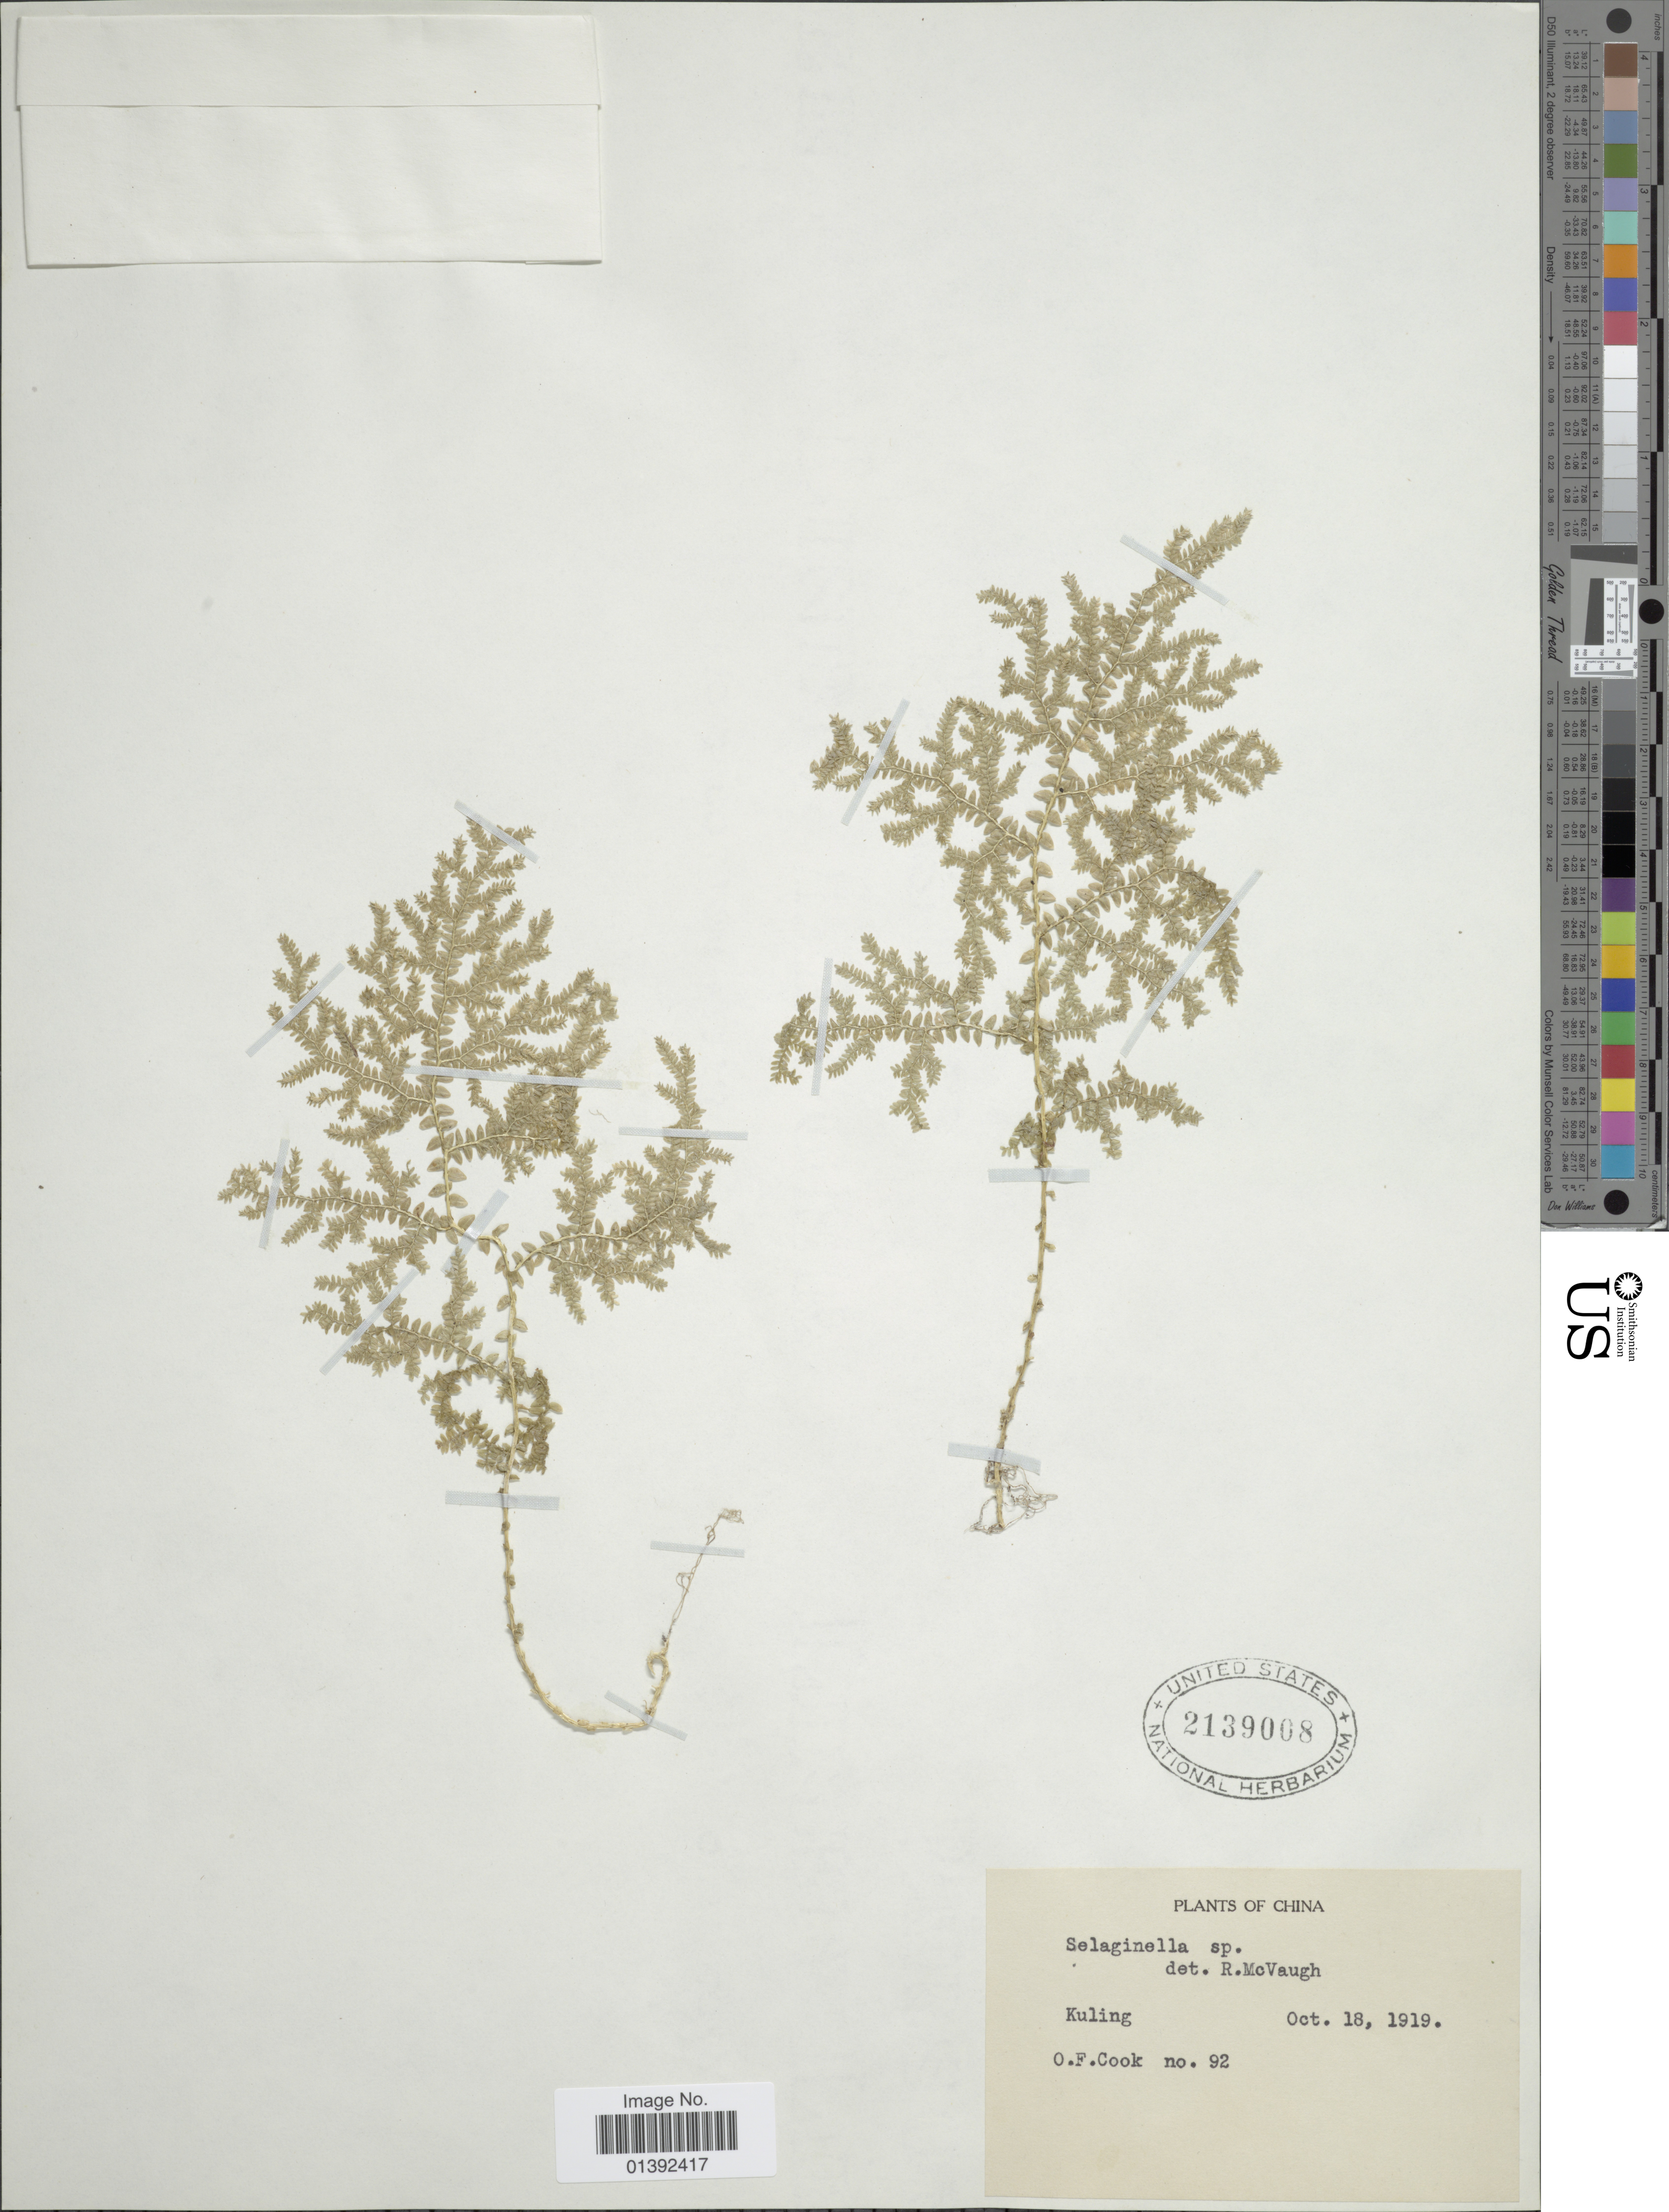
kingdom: Plantae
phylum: Tracheophyta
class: Lycopodiopsida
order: Selaginellales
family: Selaginellaceae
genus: Selaginella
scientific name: Selaginella sp.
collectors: O. F. Cook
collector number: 92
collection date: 1919-10-18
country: China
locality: Kuling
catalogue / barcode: US 2139008